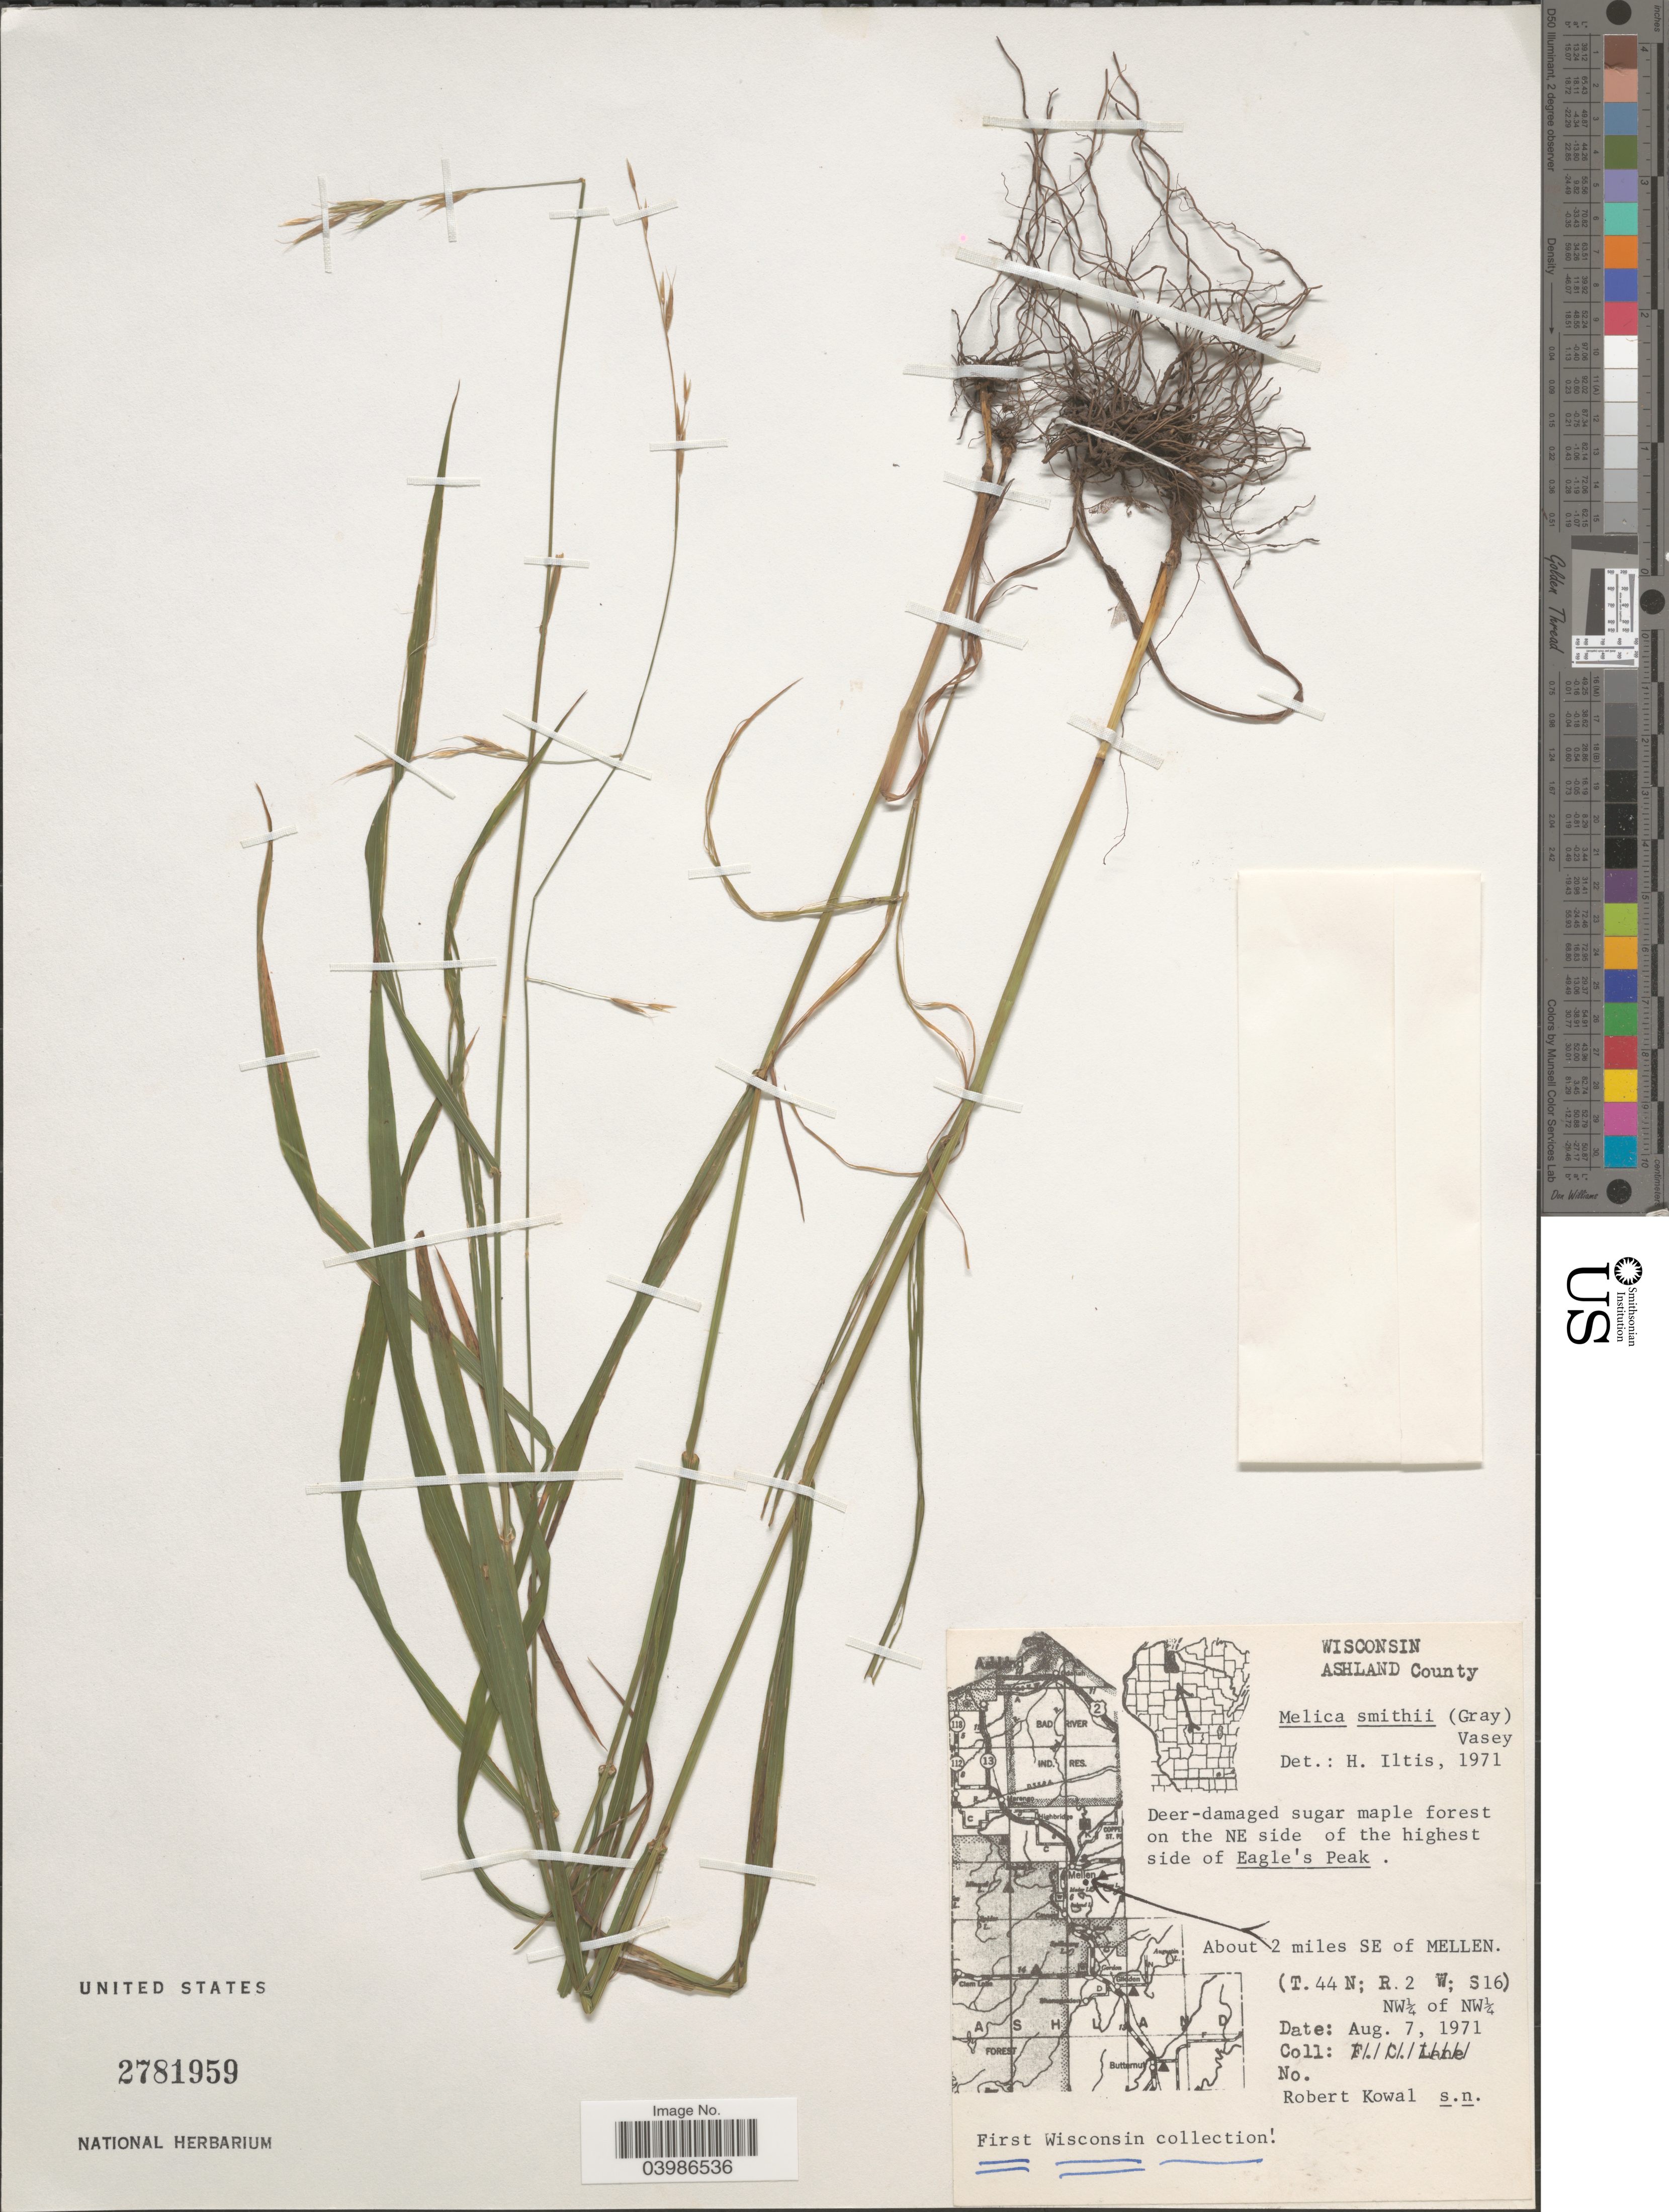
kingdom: Plantae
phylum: Tracheophyta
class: Liliopsida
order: Poales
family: Poaceae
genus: Melica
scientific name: Melica smithii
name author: (Porter ex A. Gray) Vasey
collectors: R. Kowal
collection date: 1971-08-07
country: United States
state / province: Wisconsin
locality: Ashland County. Deer-damaged sugar maple forest on the NE side of the highest side of Eagle's Peak. About 2 miles SE of Mellen. (T.44 N; R.2 W; S16) NW ¼ of NW ¼.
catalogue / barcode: US 2781959